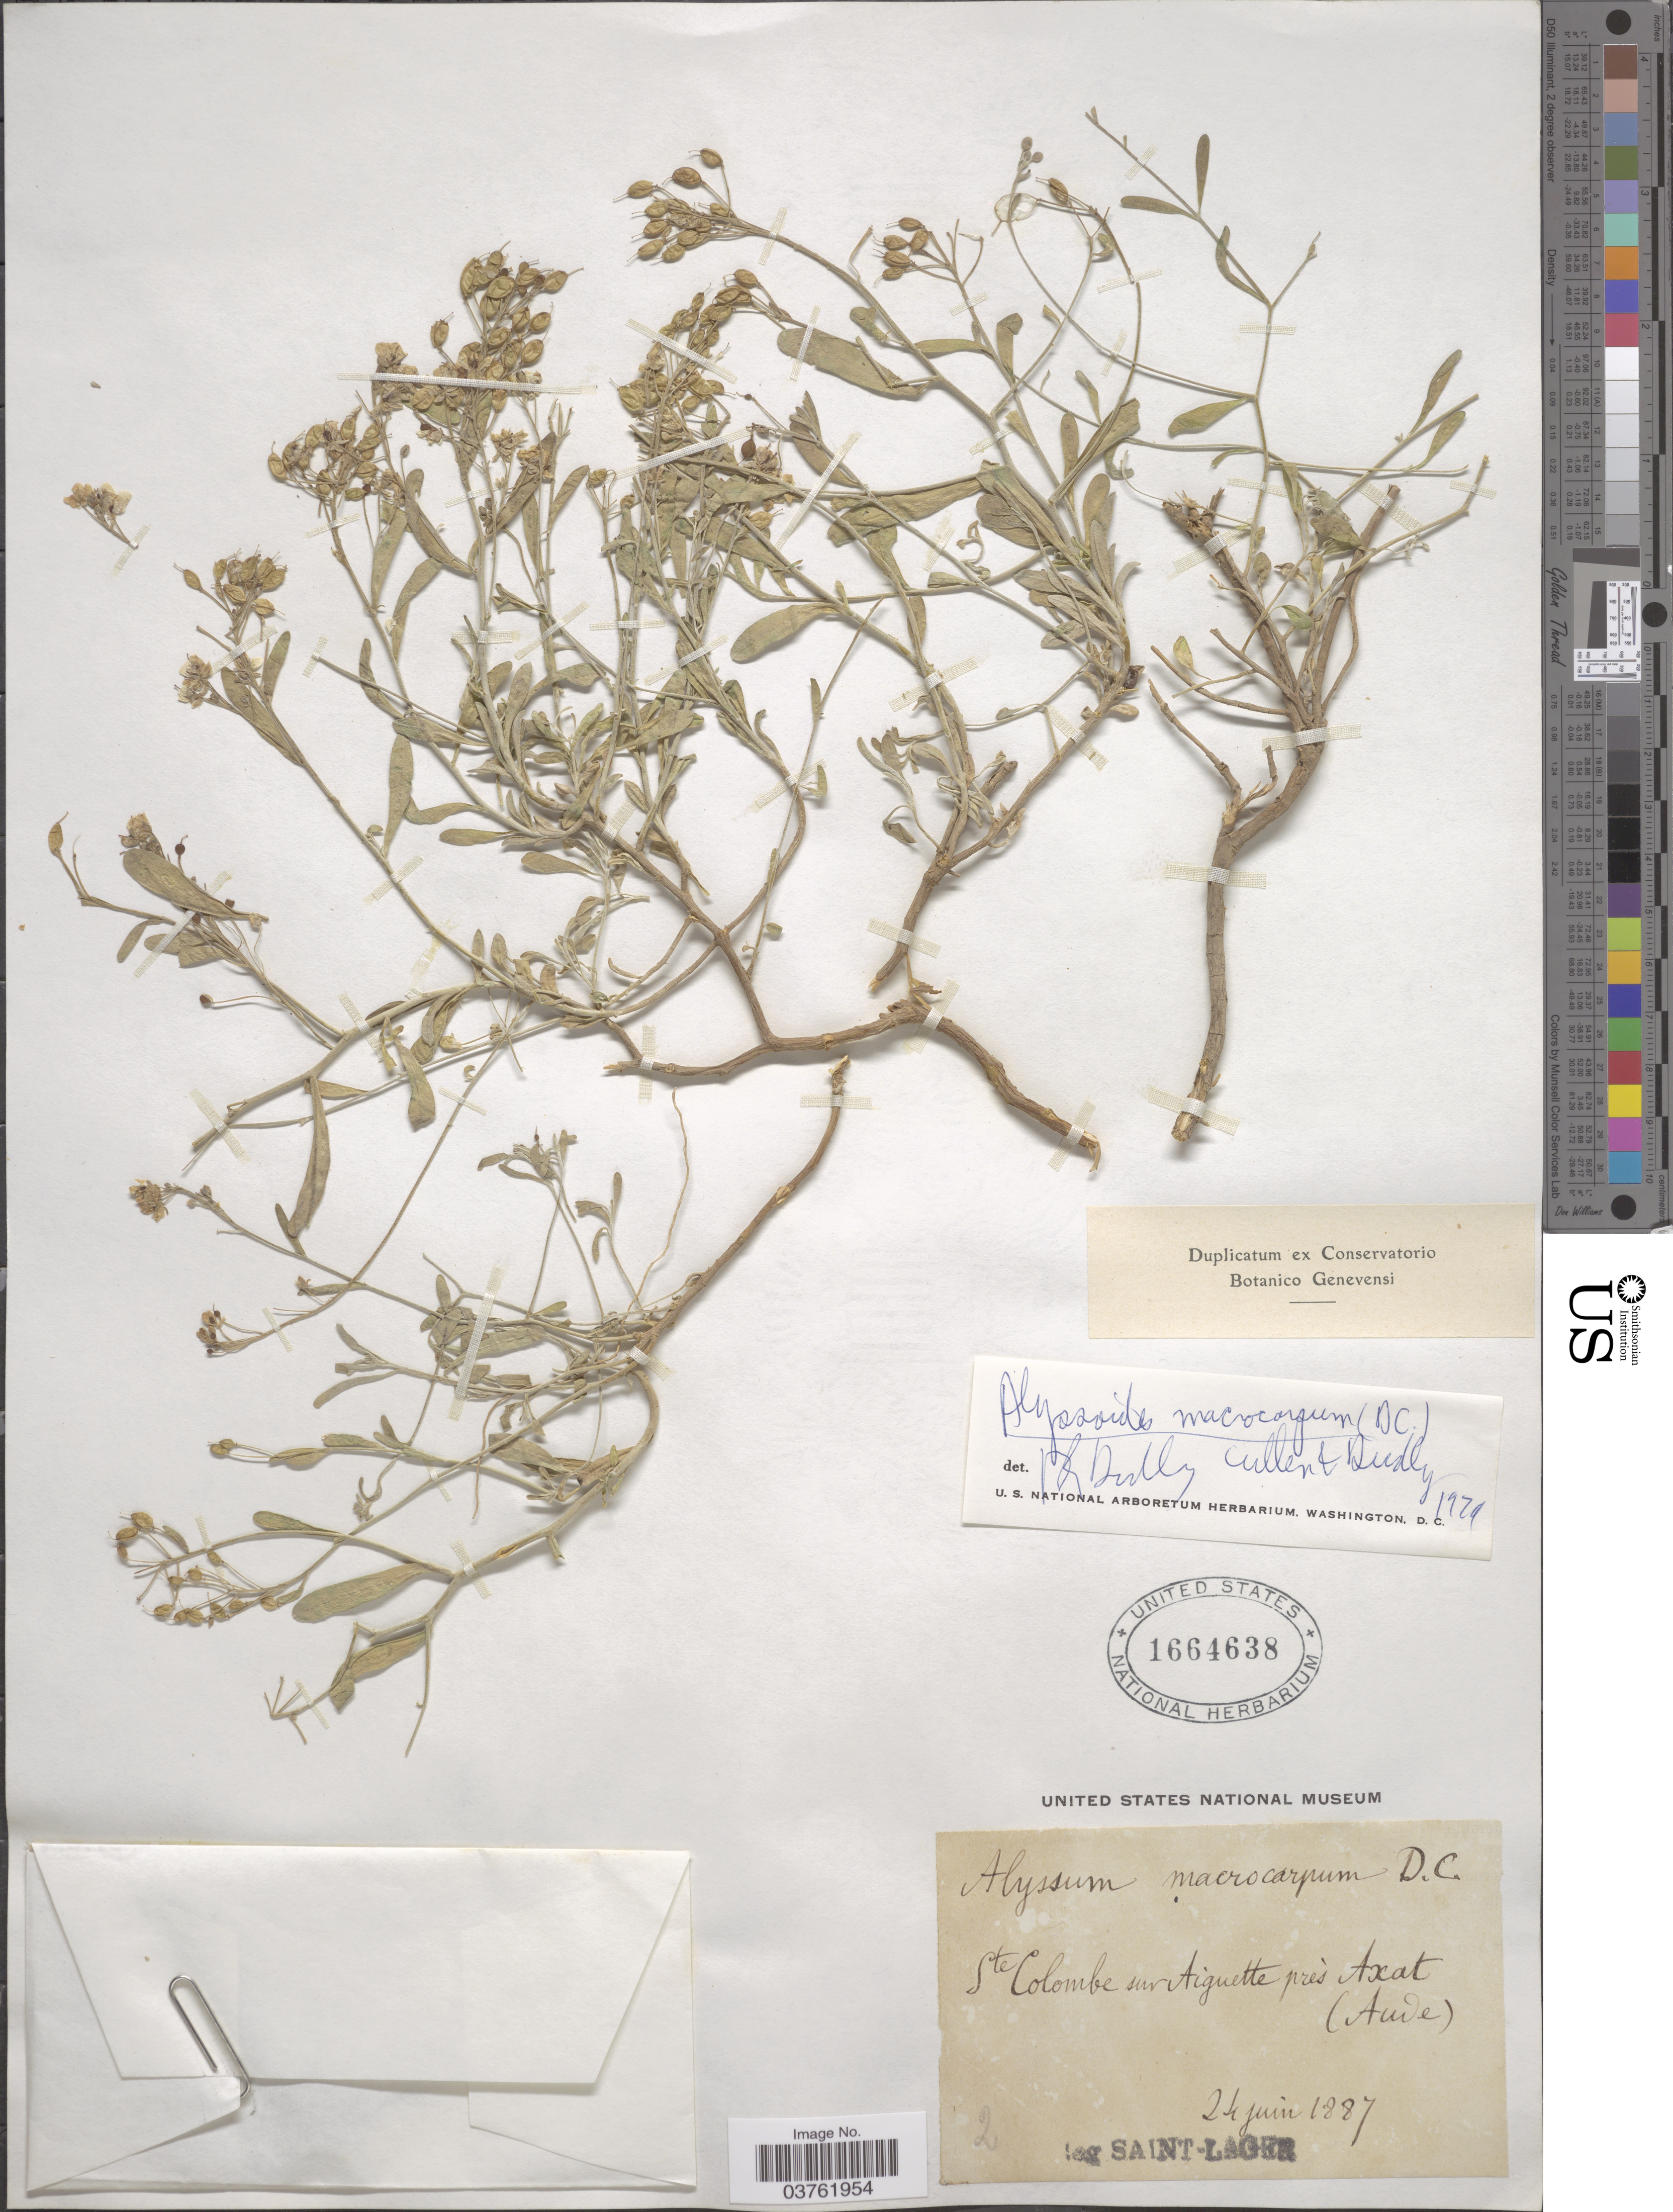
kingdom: Plantae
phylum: Tracheophyta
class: Magnoliopsida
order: Brassicales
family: Brassicaceae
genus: Alyssum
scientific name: Alyssum macrocarpum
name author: DC.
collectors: Saint-Lager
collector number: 2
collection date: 1887-06-24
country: France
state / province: Occitanie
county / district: Aude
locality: Ste Colombe sur Aignette près Axat (Aude).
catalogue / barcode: US 1664638